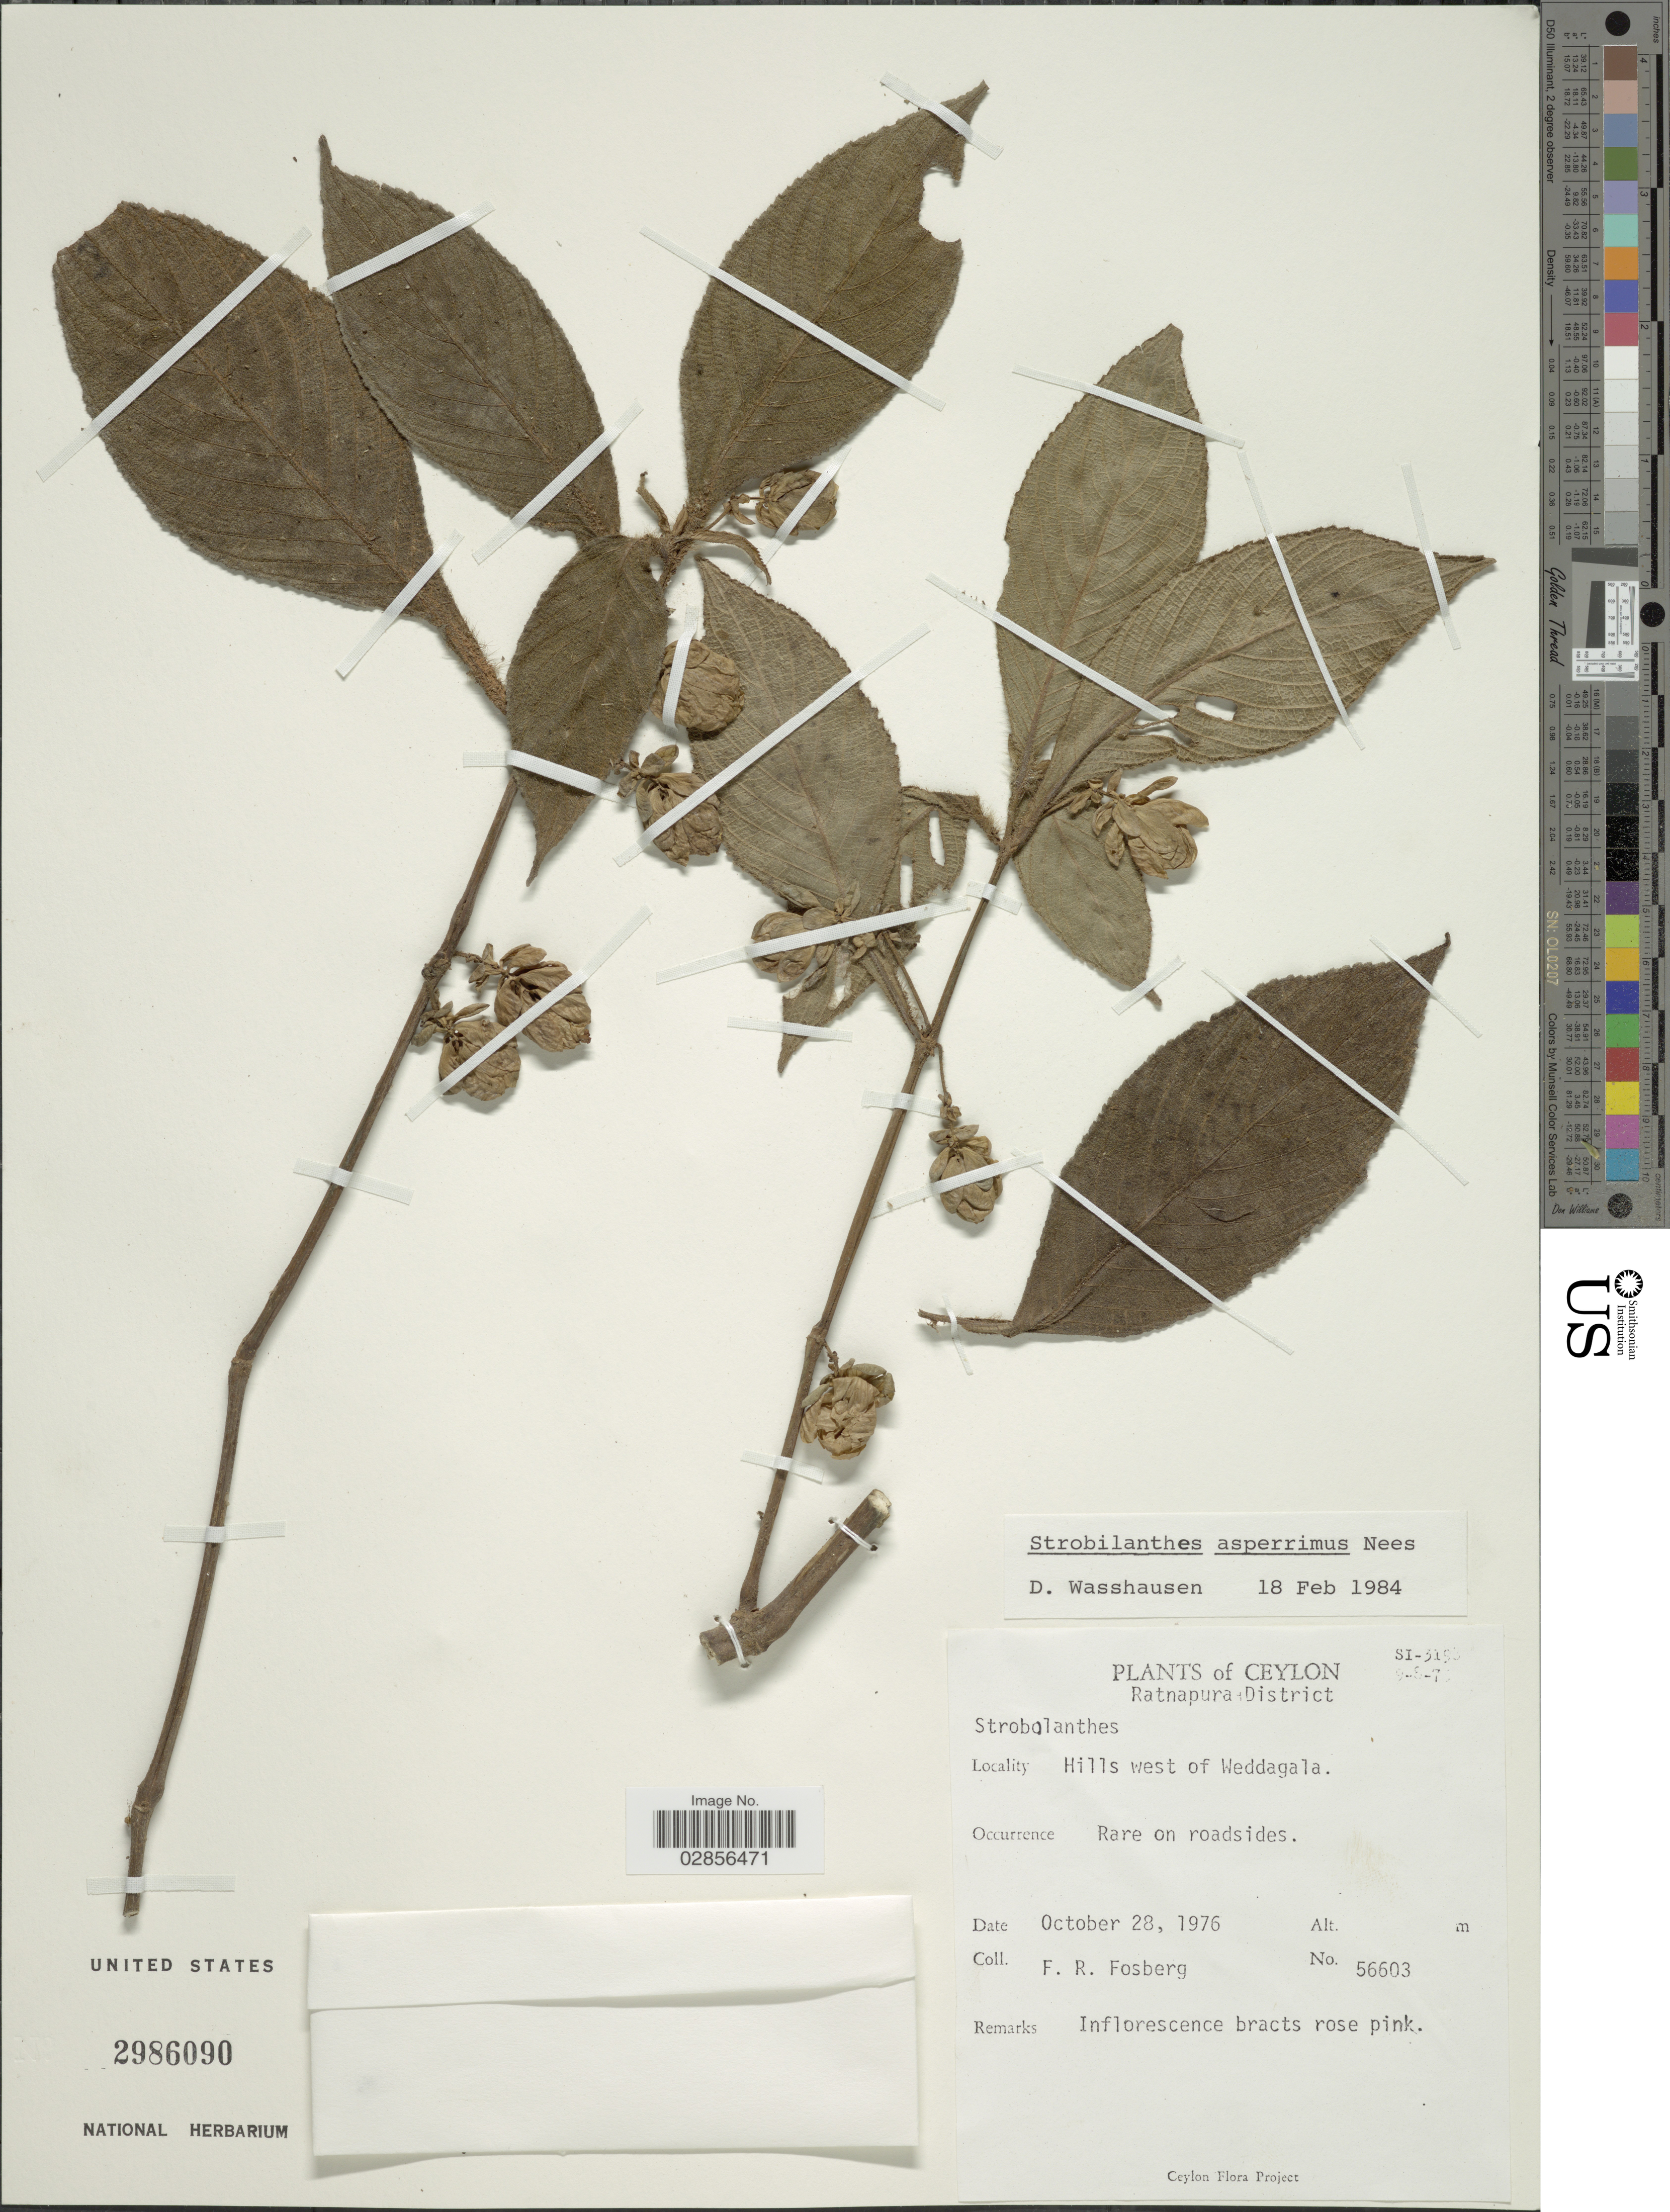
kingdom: Plantae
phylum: Tracheophyta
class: Magnoliopsida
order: Lamiales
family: Acanthaceae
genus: Strobilanthes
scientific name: Strobilanthes lupulina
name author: Nees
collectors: F. R. Fosberg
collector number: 56603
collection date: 1976-10-28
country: Sri Lanka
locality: Ceylon. Ratnapura District. Hills west of Weddagala.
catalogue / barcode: US 2986090